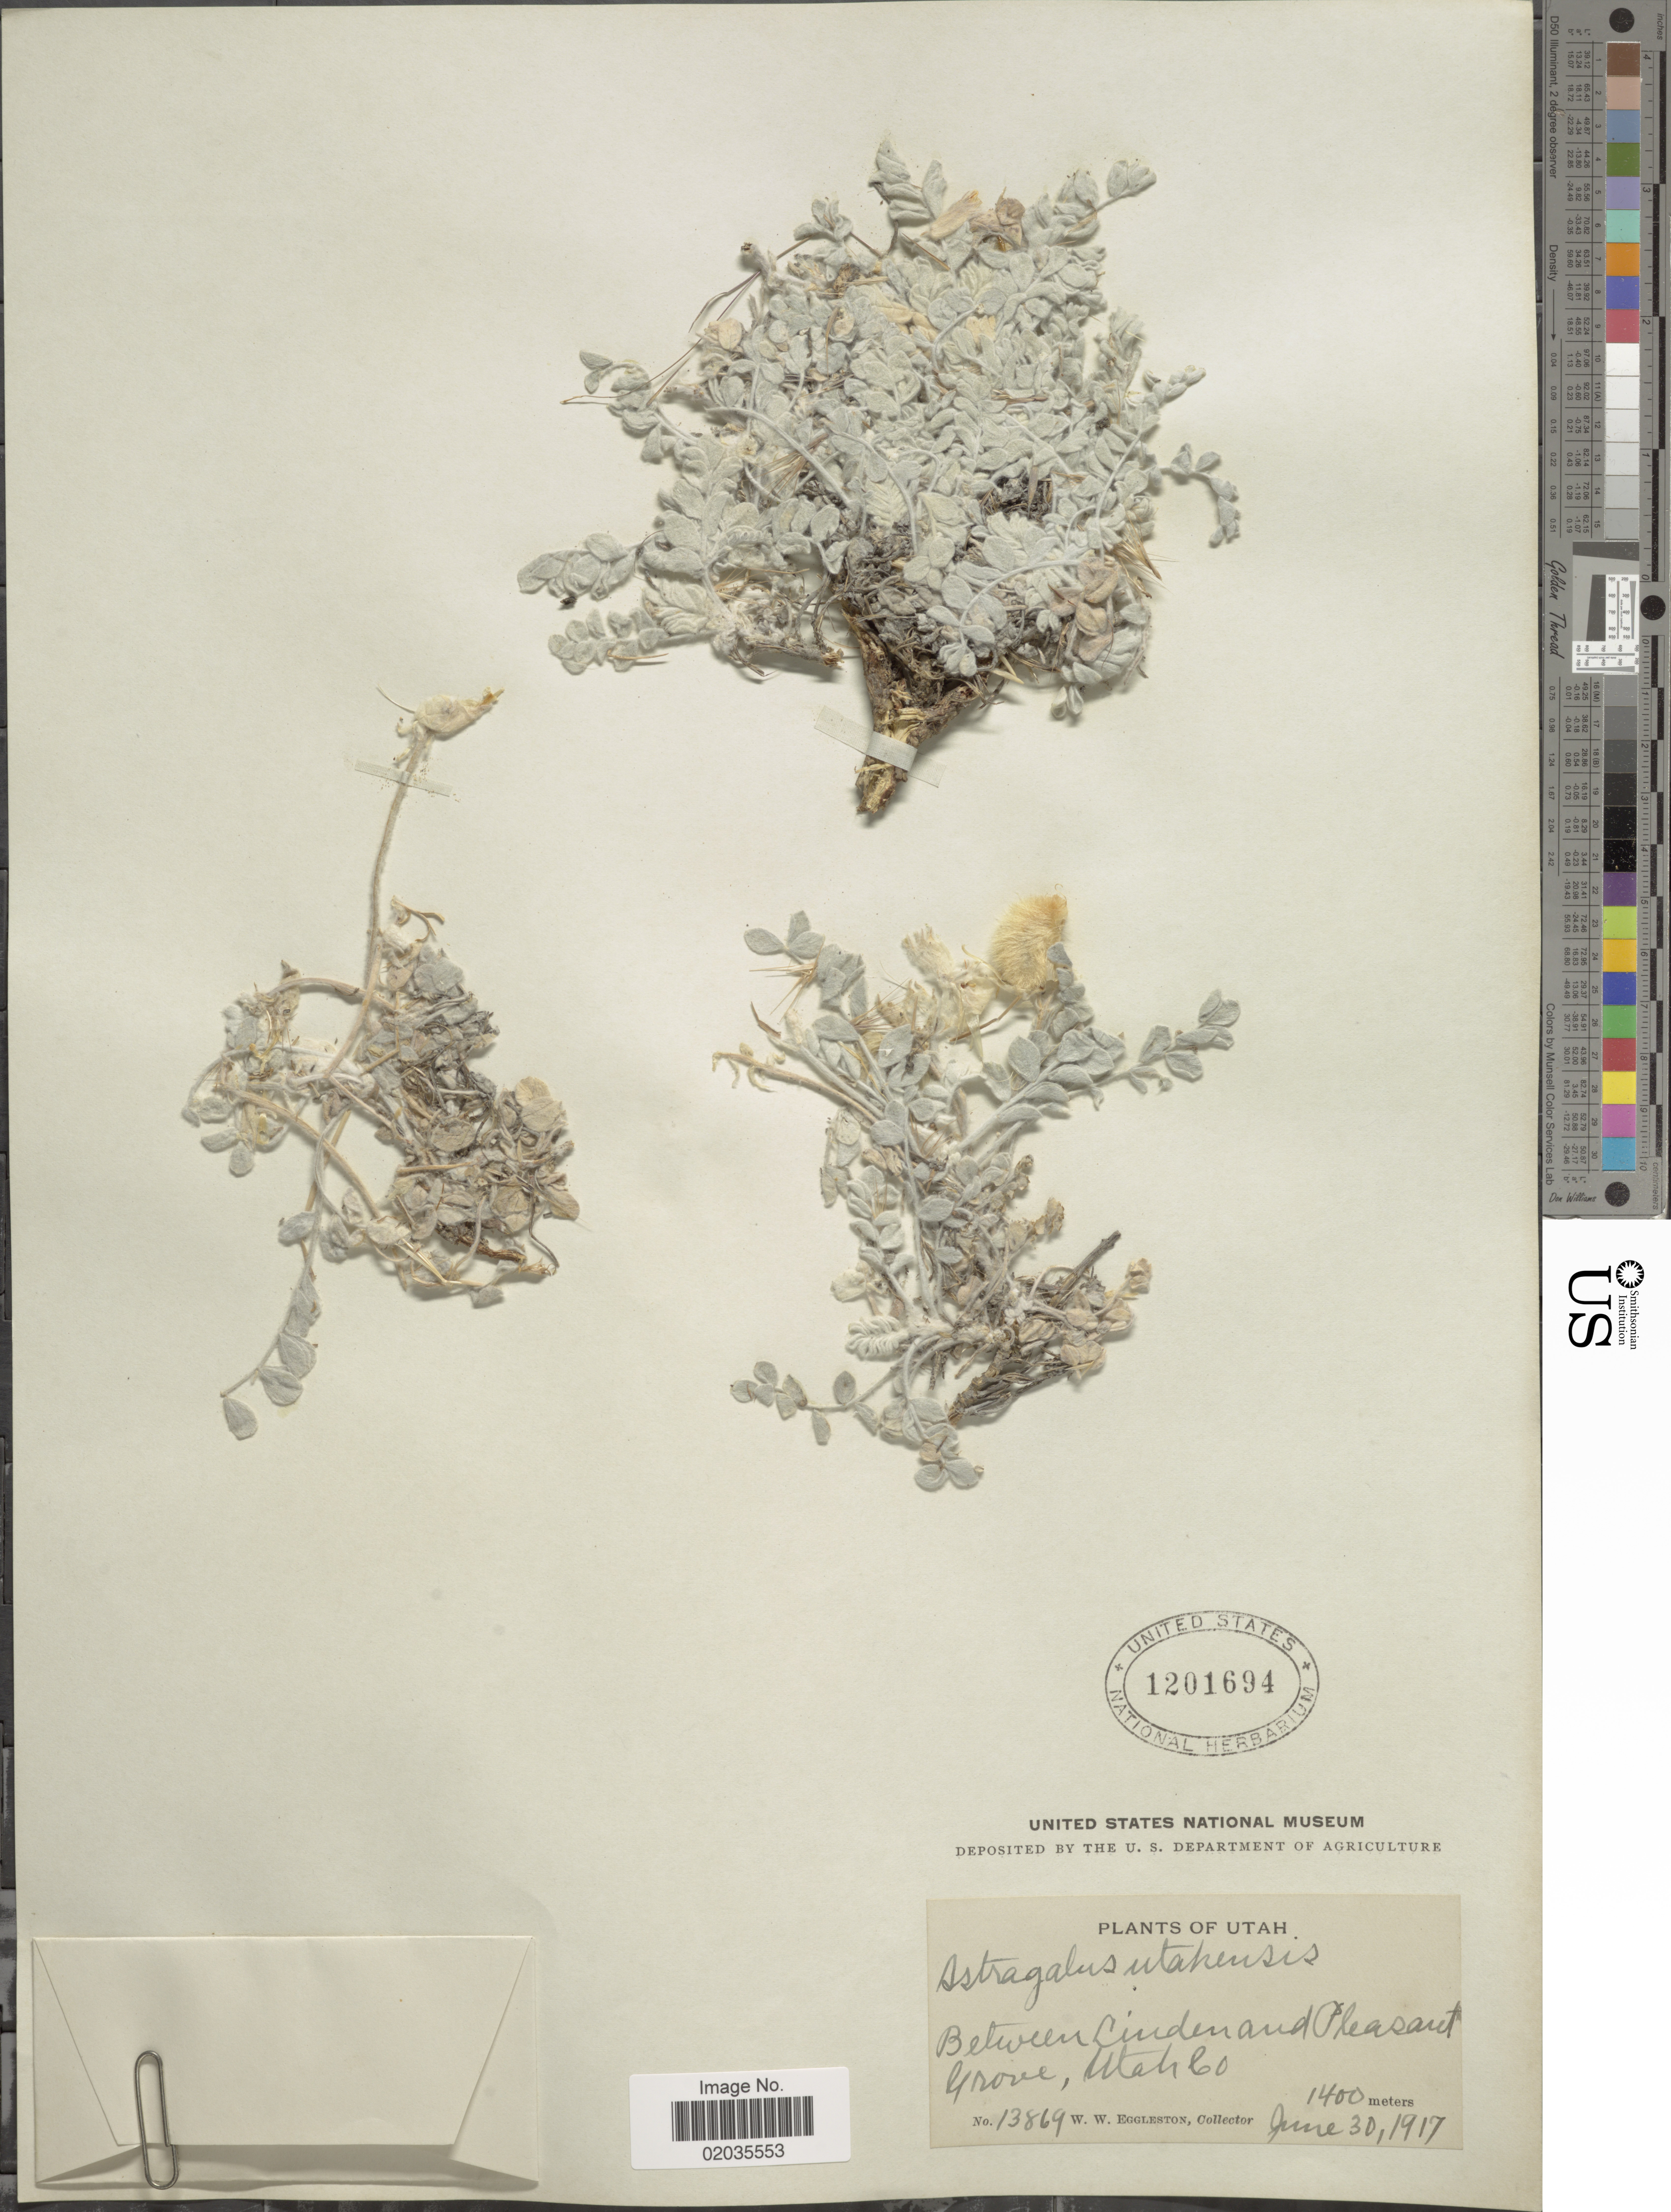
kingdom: Plantae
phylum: Tracheophyta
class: Magnoliopsida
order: Fabales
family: Fabaceae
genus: Astragalus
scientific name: Astragalus utahensis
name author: (Torr.) Torr. & A. Gray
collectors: W. W. Eggleston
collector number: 13869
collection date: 1917-06-30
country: United States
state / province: Utah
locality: Between Ciudad and Pleasant Grove, Utah Co.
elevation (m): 1400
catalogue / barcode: US 1201694